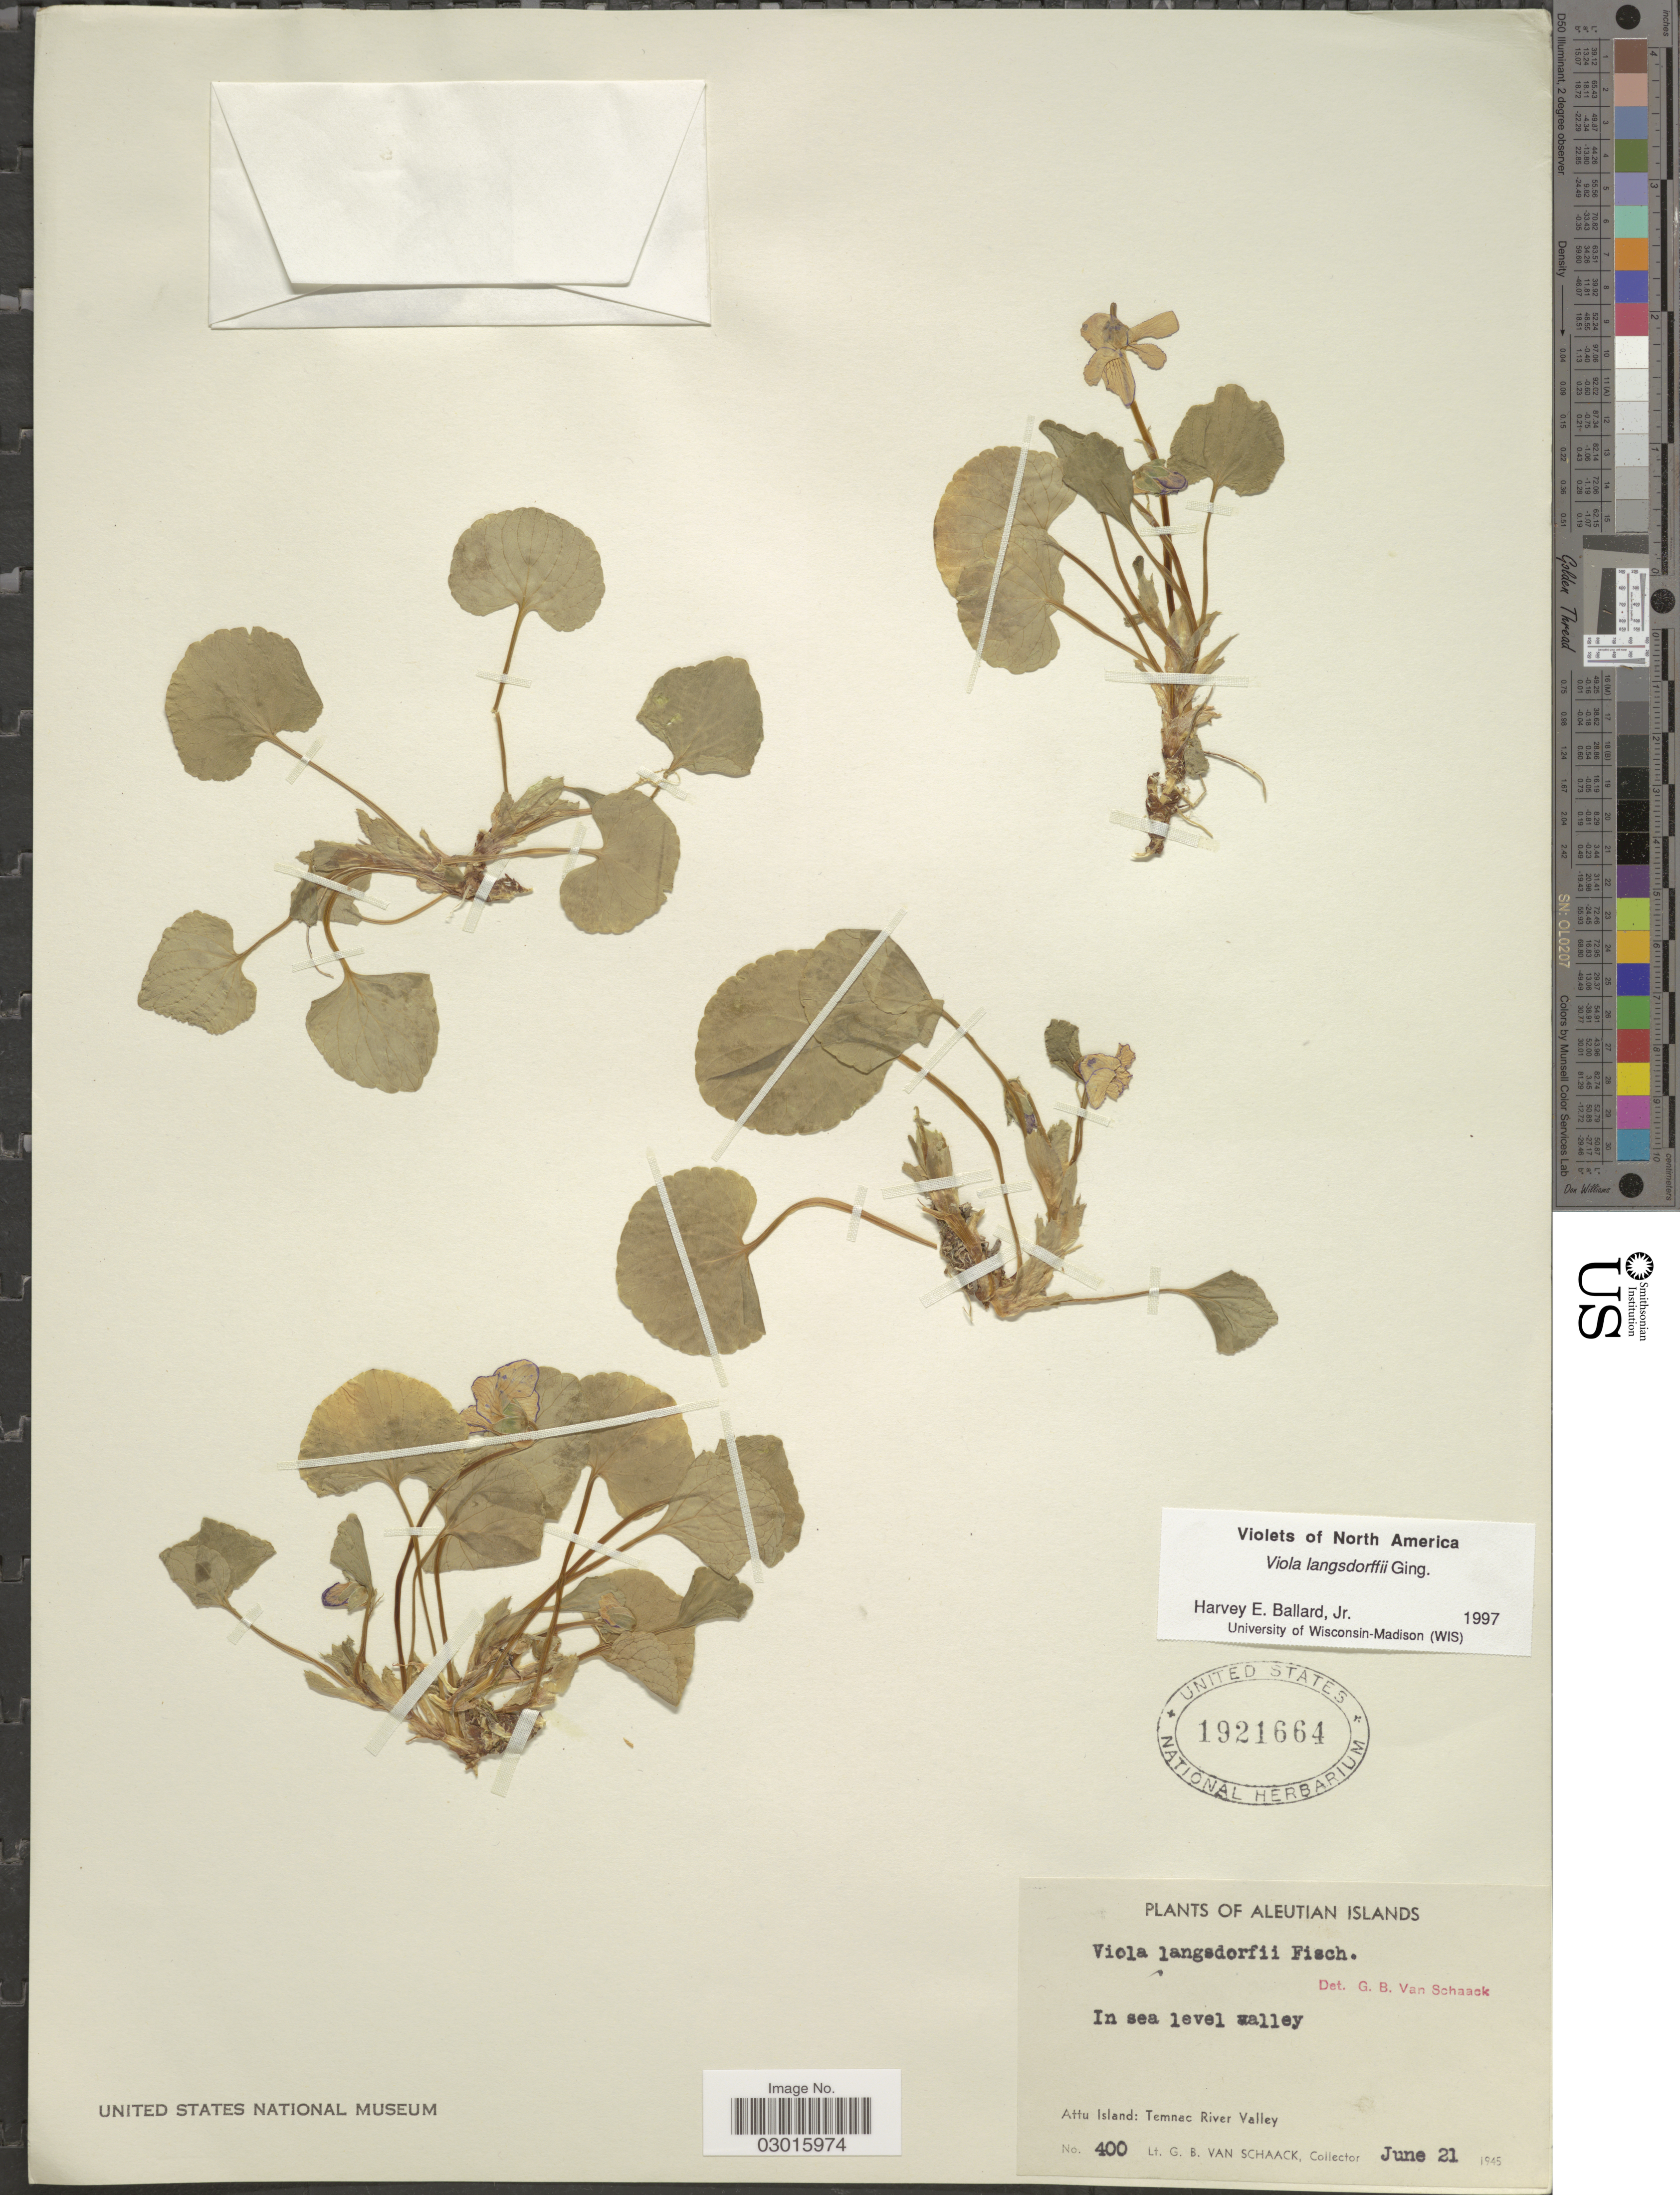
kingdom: Plantae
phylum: Tracheophyta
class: Magnoliopsida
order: Malpighiales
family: Violaceae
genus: Viola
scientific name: Viola langsdorffii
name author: Fisch. ex Ging.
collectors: G. Van Schaack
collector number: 400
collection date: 1945-06-21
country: United States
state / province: Alaska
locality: Aleutian Islands, Attu Island: Temnac River Valley.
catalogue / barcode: US 1921664